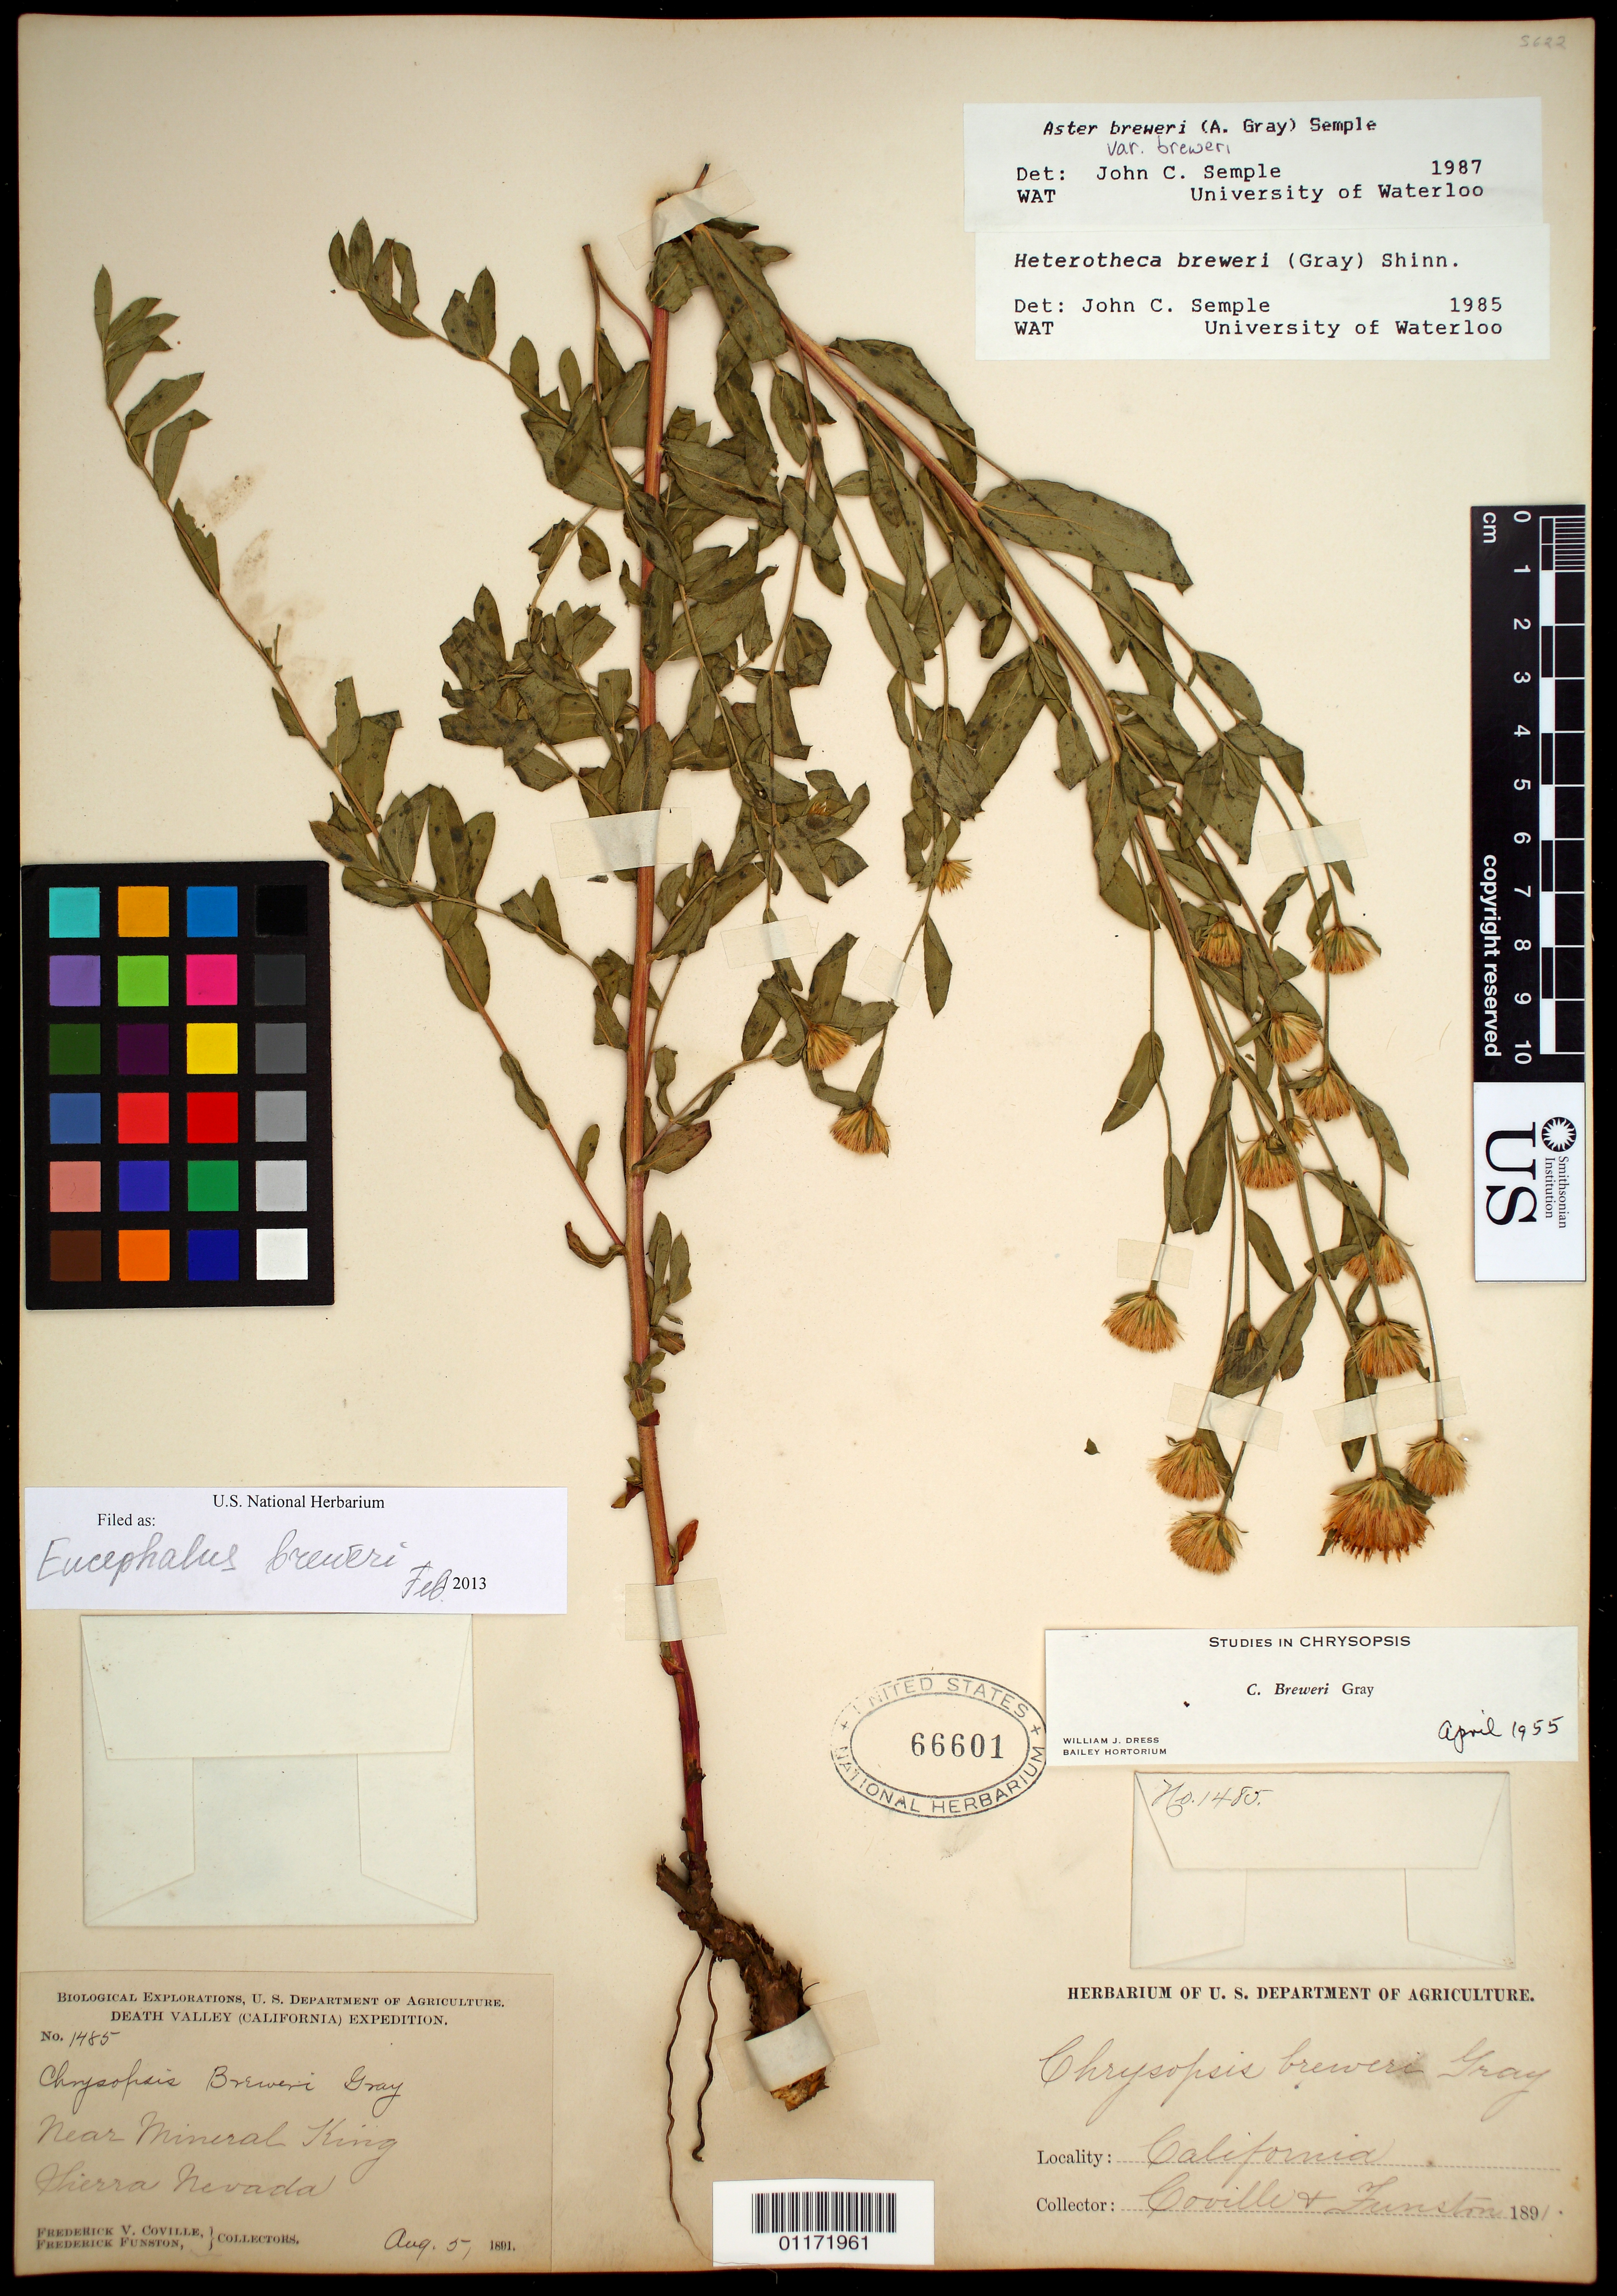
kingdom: Plantae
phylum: Tracheophyta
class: Magnoliopsida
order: Asterales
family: Asteraceae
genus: Eucephalus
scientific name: Eucephalus breweri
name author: (A. Gray) G.L. Nesom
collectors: F. V. Coville & F. Funston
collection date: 1891-08-05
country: United States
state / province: California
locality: near Mineral King, Sierra Nevada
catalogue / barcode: US 66601